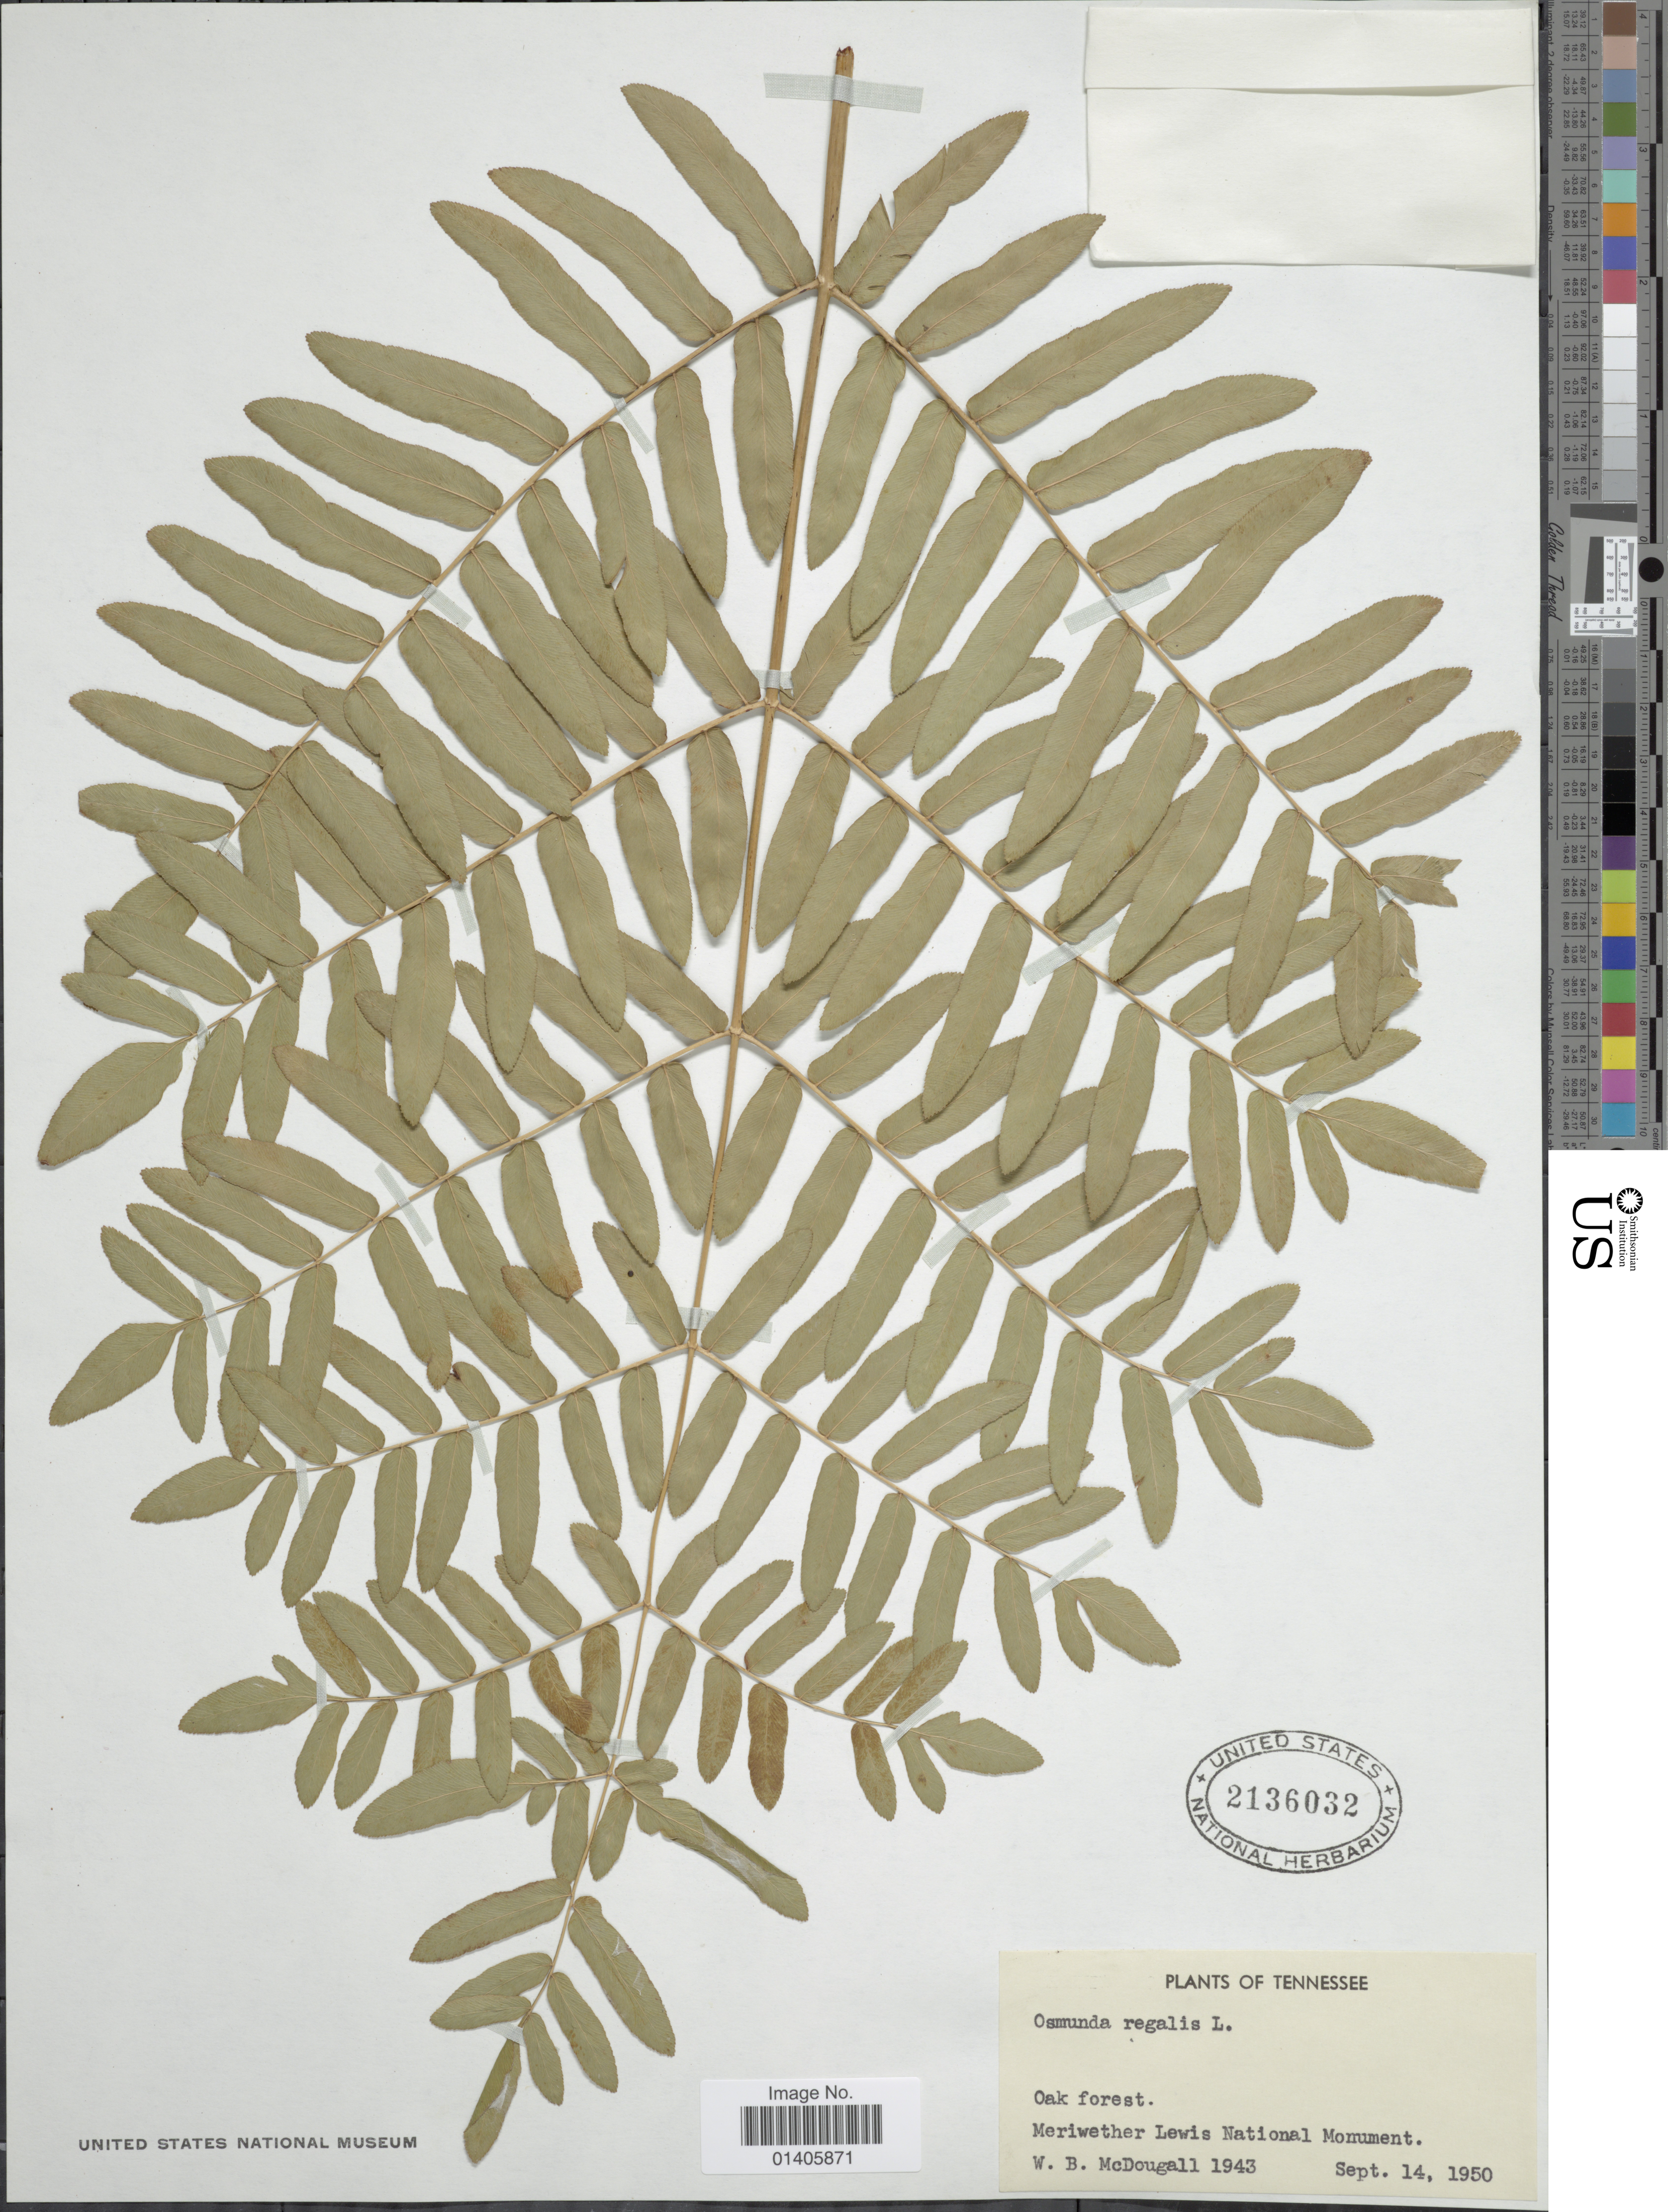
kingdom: Plantae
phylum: Tracheophyta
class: Polypodiopsida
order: Osmundales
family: Osmundaceae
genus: Osmunda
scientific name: Osmunda regalis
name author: L.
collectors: W. B. McDougal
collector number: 1943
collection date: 1950-09-14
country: United States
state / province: Tennessee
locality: Oak forest Meriwether Lewis National Monument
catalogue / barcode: US 2136032